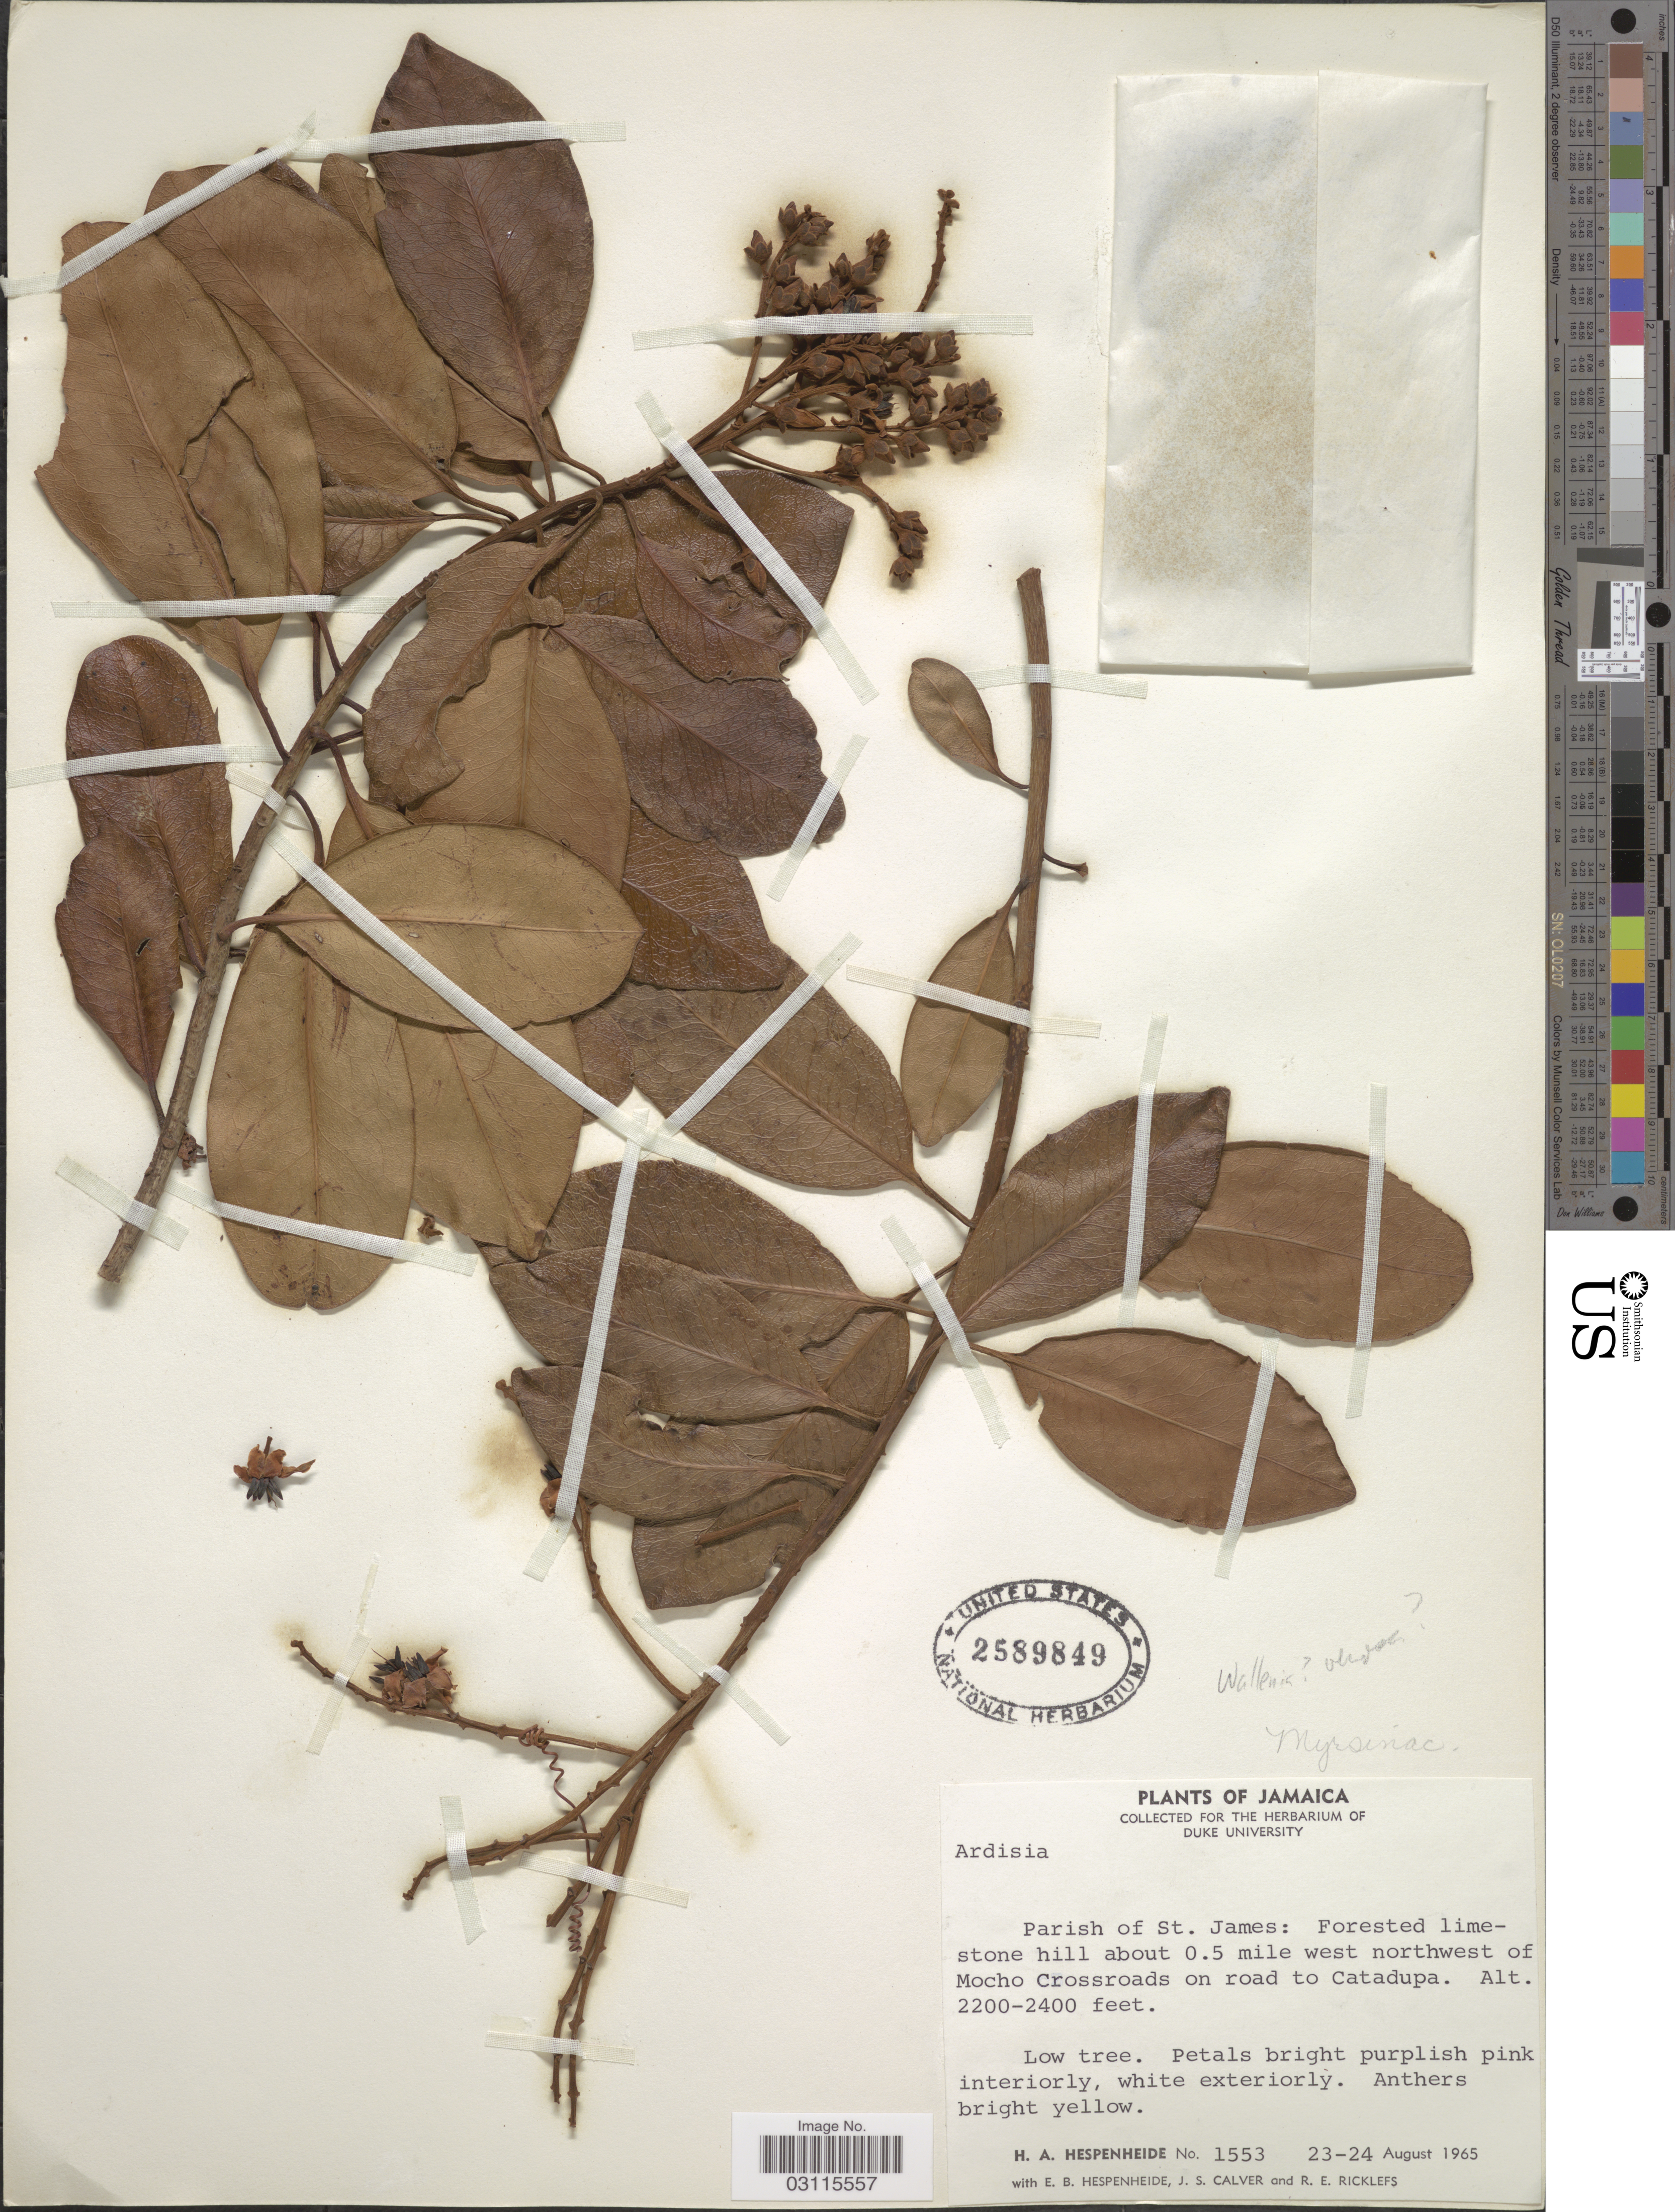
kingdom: Plantae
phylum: Tracheophyta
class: Magnoliopsida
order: Ericales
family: Primulaceae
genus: Wallenia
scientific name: Wallenia sp.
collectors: H. A. Hespenheide, E. Hespenheide, J. Calver & R. Ricklefs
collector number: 1553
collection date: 1965-08-23/1965-08-24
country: Jamaica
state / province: Saint James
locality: Parish of St. James: Forested limestone hill about 0.5 mile west northwest of Mocho Crossroads on road to Catadupa.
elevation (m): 671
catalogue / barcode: US 2589849